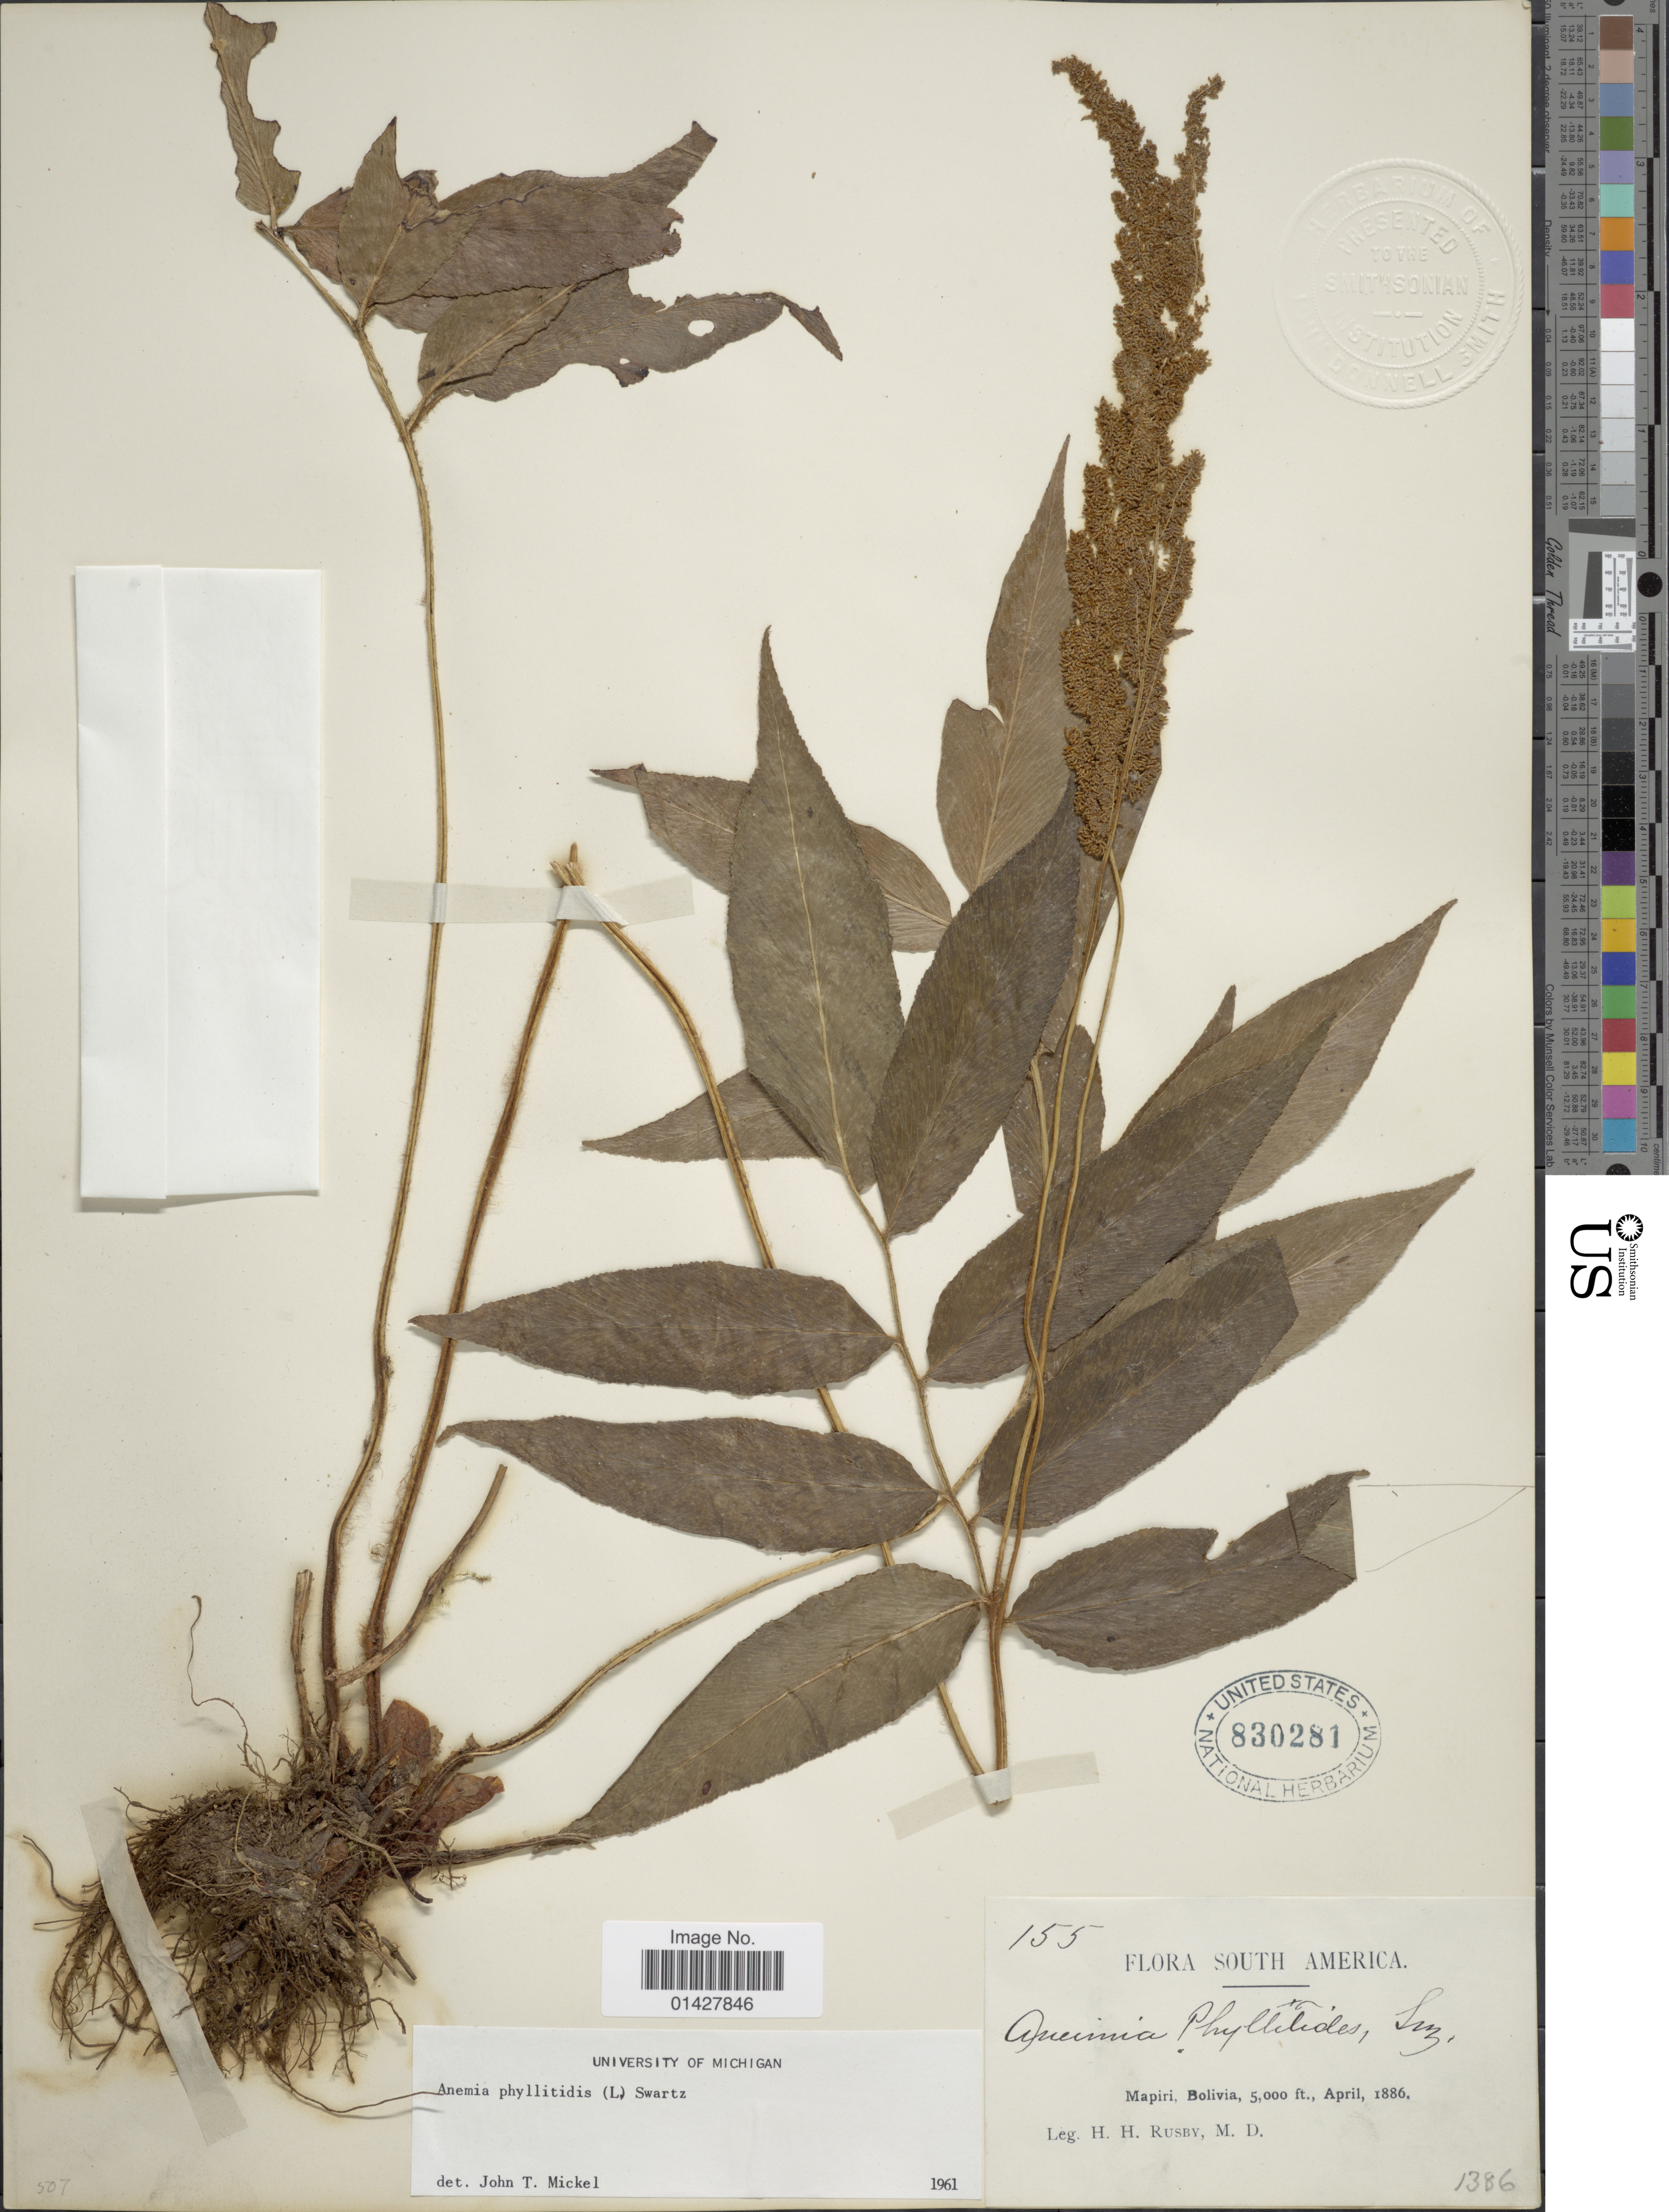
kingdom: Plantae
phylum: Tracheophyta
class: Polypodiopsida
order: Schizaeales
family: Anemiaceae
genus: Anemia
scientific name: Anemia phyllitidis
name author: (L.) Sw.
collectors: H. H. Rusby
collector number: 155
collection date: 1886-04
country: Bolivia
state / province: La Páz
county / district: Larecaja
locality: Mapiri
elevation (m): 1524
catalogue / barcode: US 830281